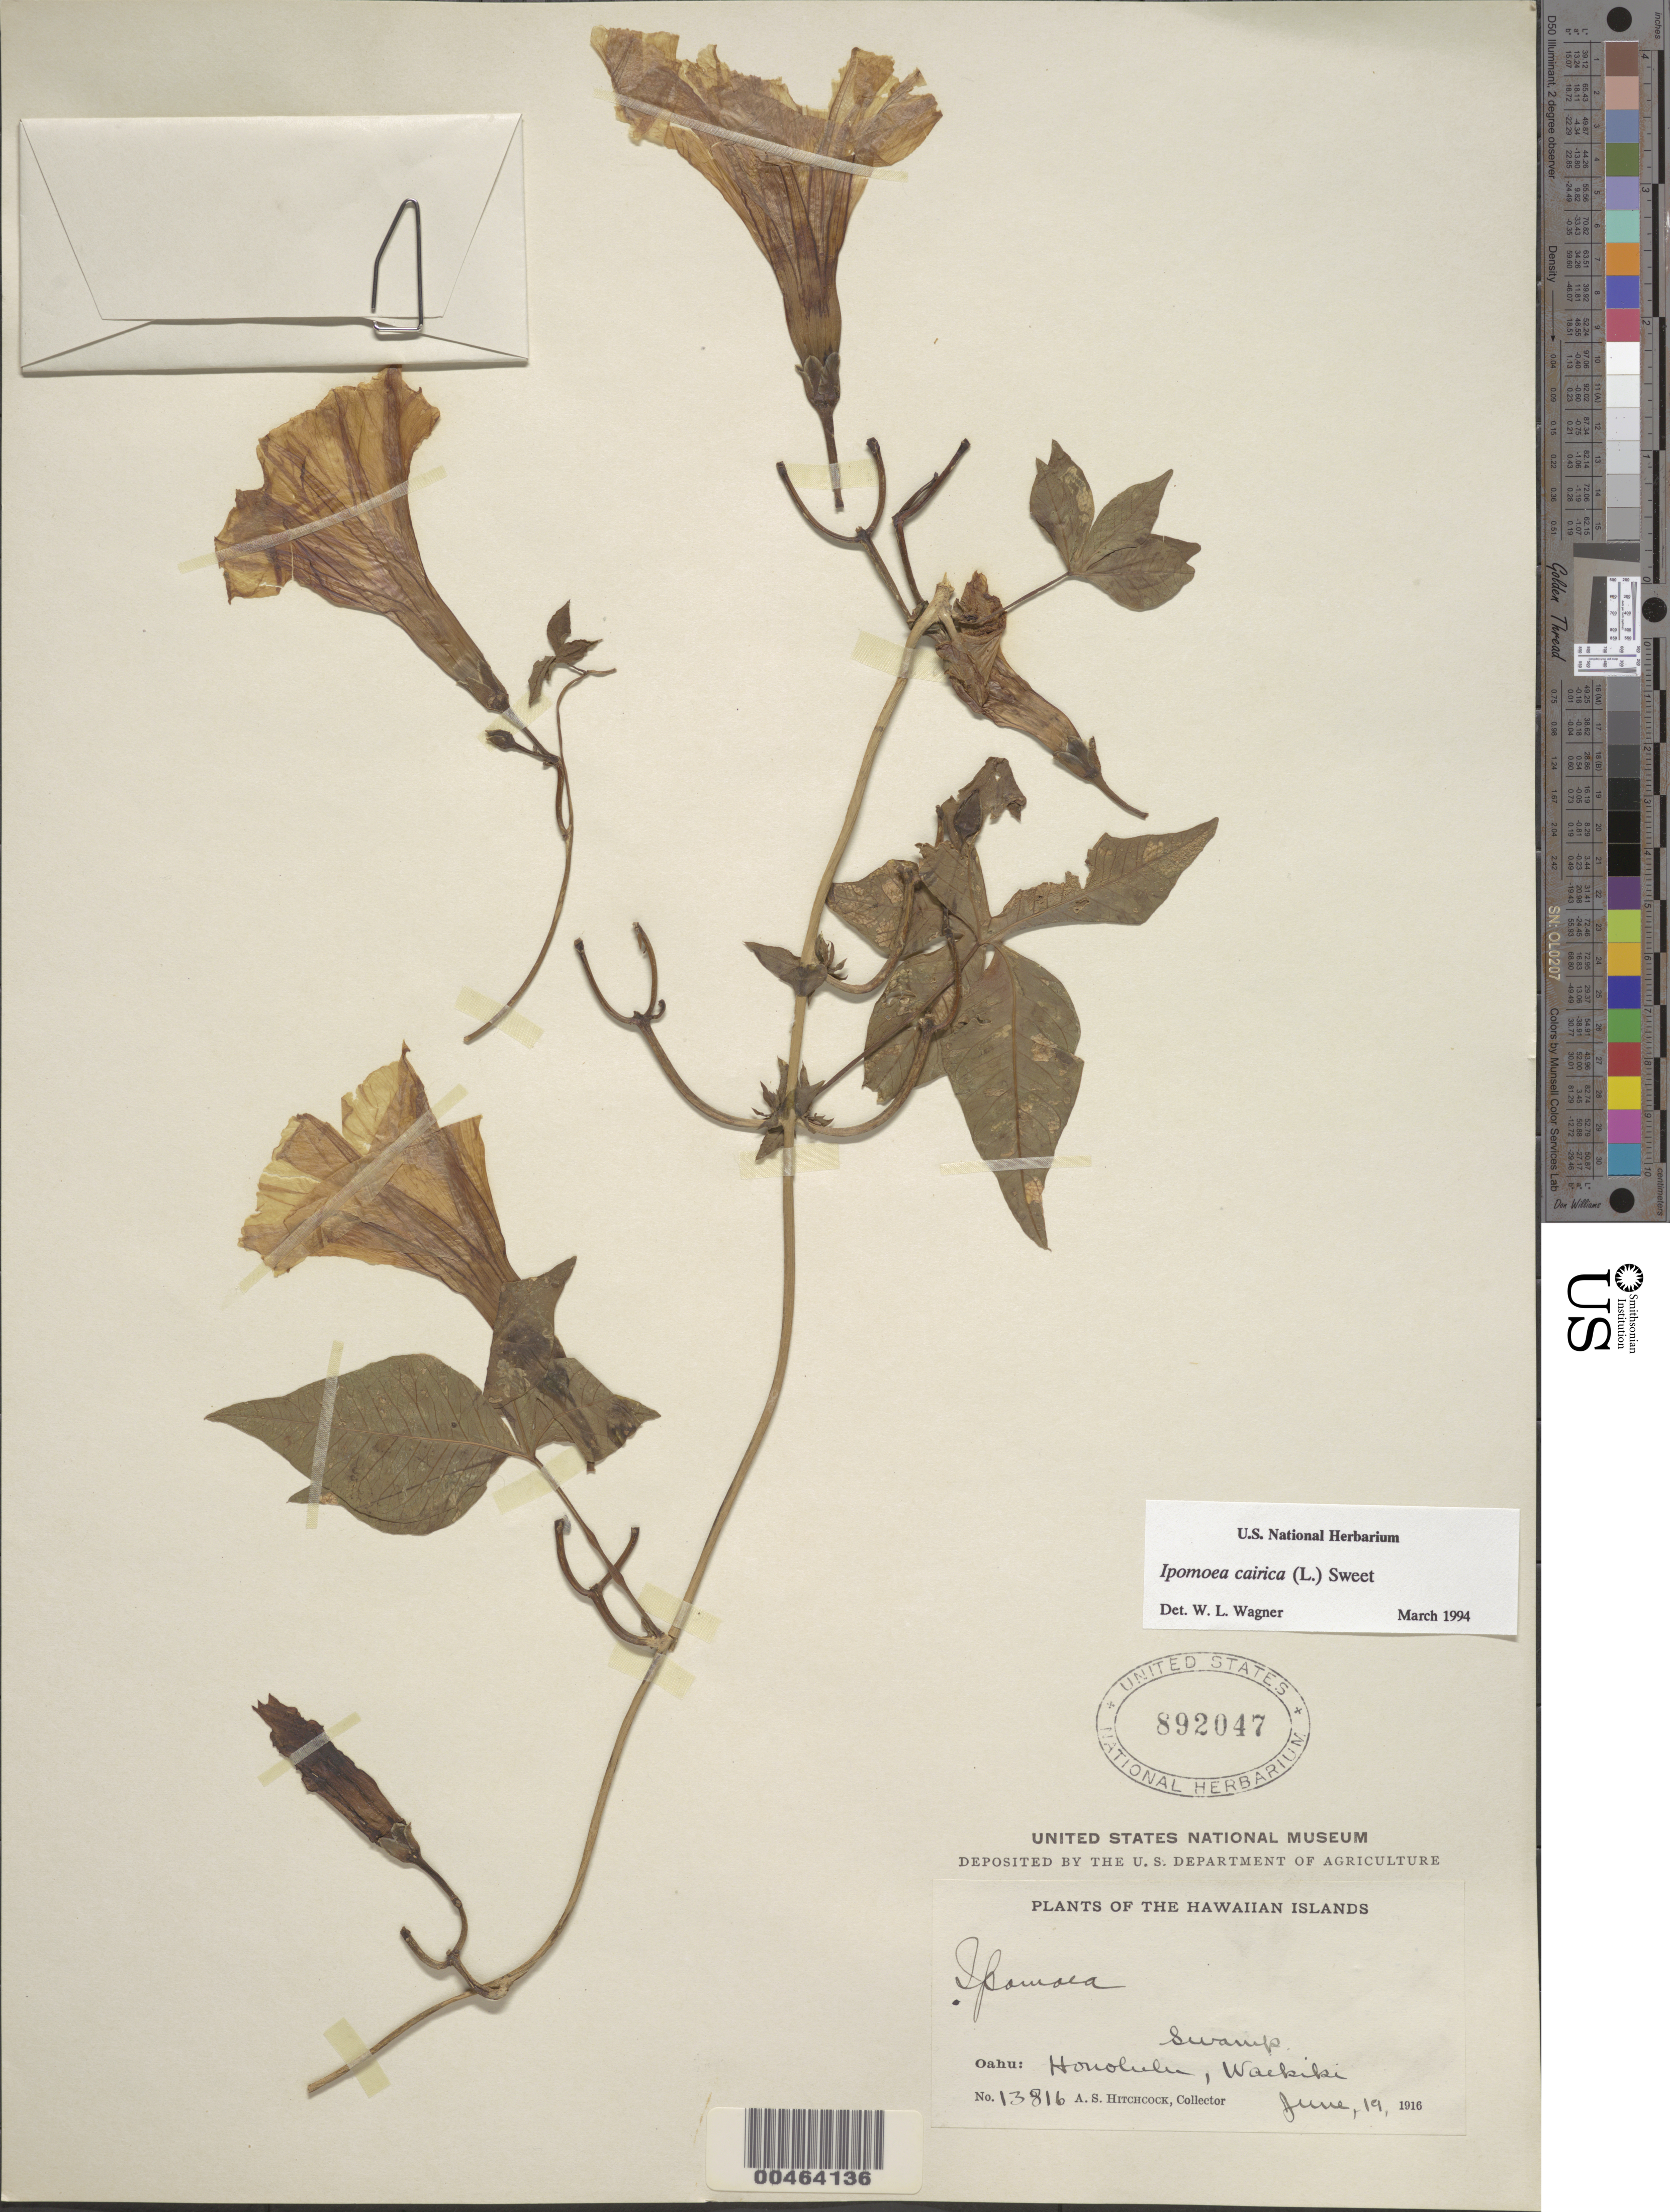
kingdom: Plantae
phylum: Tracheophyta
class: Magnoliopsida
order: Solanales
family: Convolvulaceae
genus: Ipomoea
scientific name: Ipomoea cairica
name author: (L.) Sweet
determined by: Wagner, W. L., (BOT), Smithsonian Institution - National Museum of Natural History (UNITED STATES)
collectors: A. S. Hitchcock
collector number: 13816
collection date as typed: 19 Jun 1916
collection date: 1916-06-19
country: United States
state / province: Hawaii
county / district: Honolulu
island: Oahu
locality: Honolulu, Waikiki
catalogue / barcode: US 892047